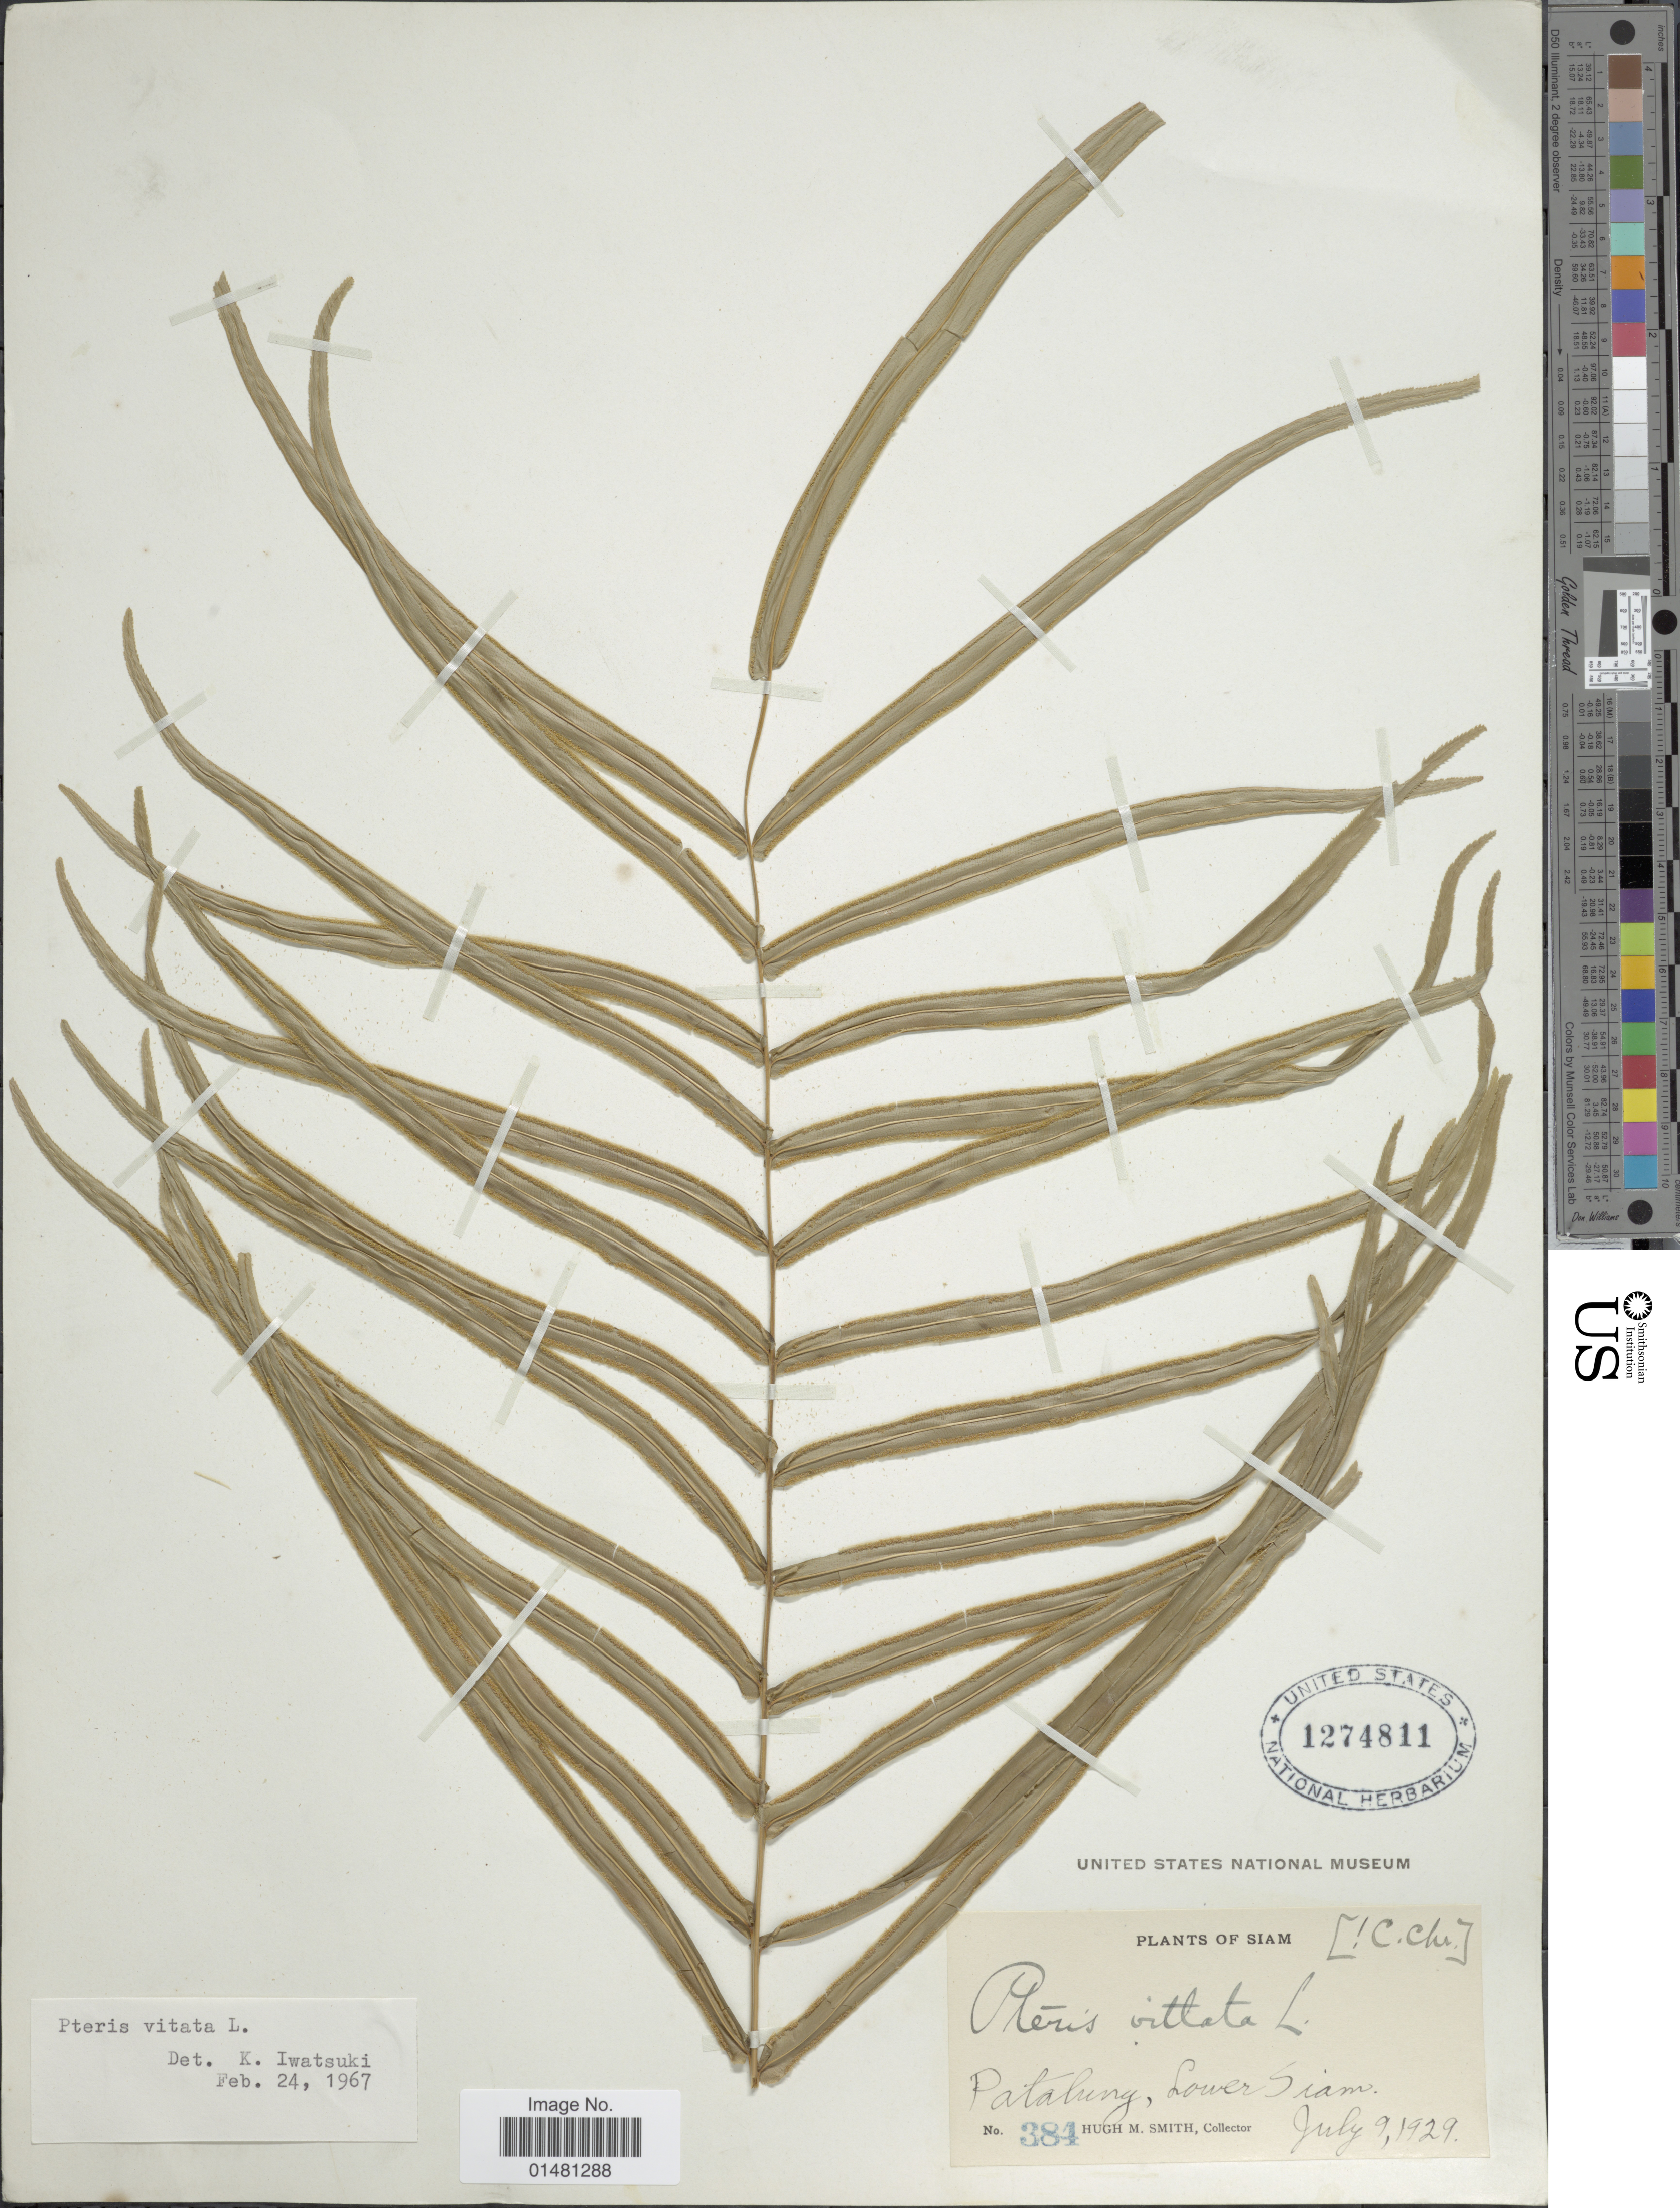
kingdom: Plantae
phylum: Tracheophyta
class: Polypodiopsida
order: Polypodiales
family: Pteridaceae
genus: Pteris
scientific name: Pteris vittata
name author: L.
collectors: H. M. Smith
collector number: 384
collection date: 1929-07-09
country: Thailand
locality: Siam, Patalung, Lower Siam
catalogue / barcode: US 1274811